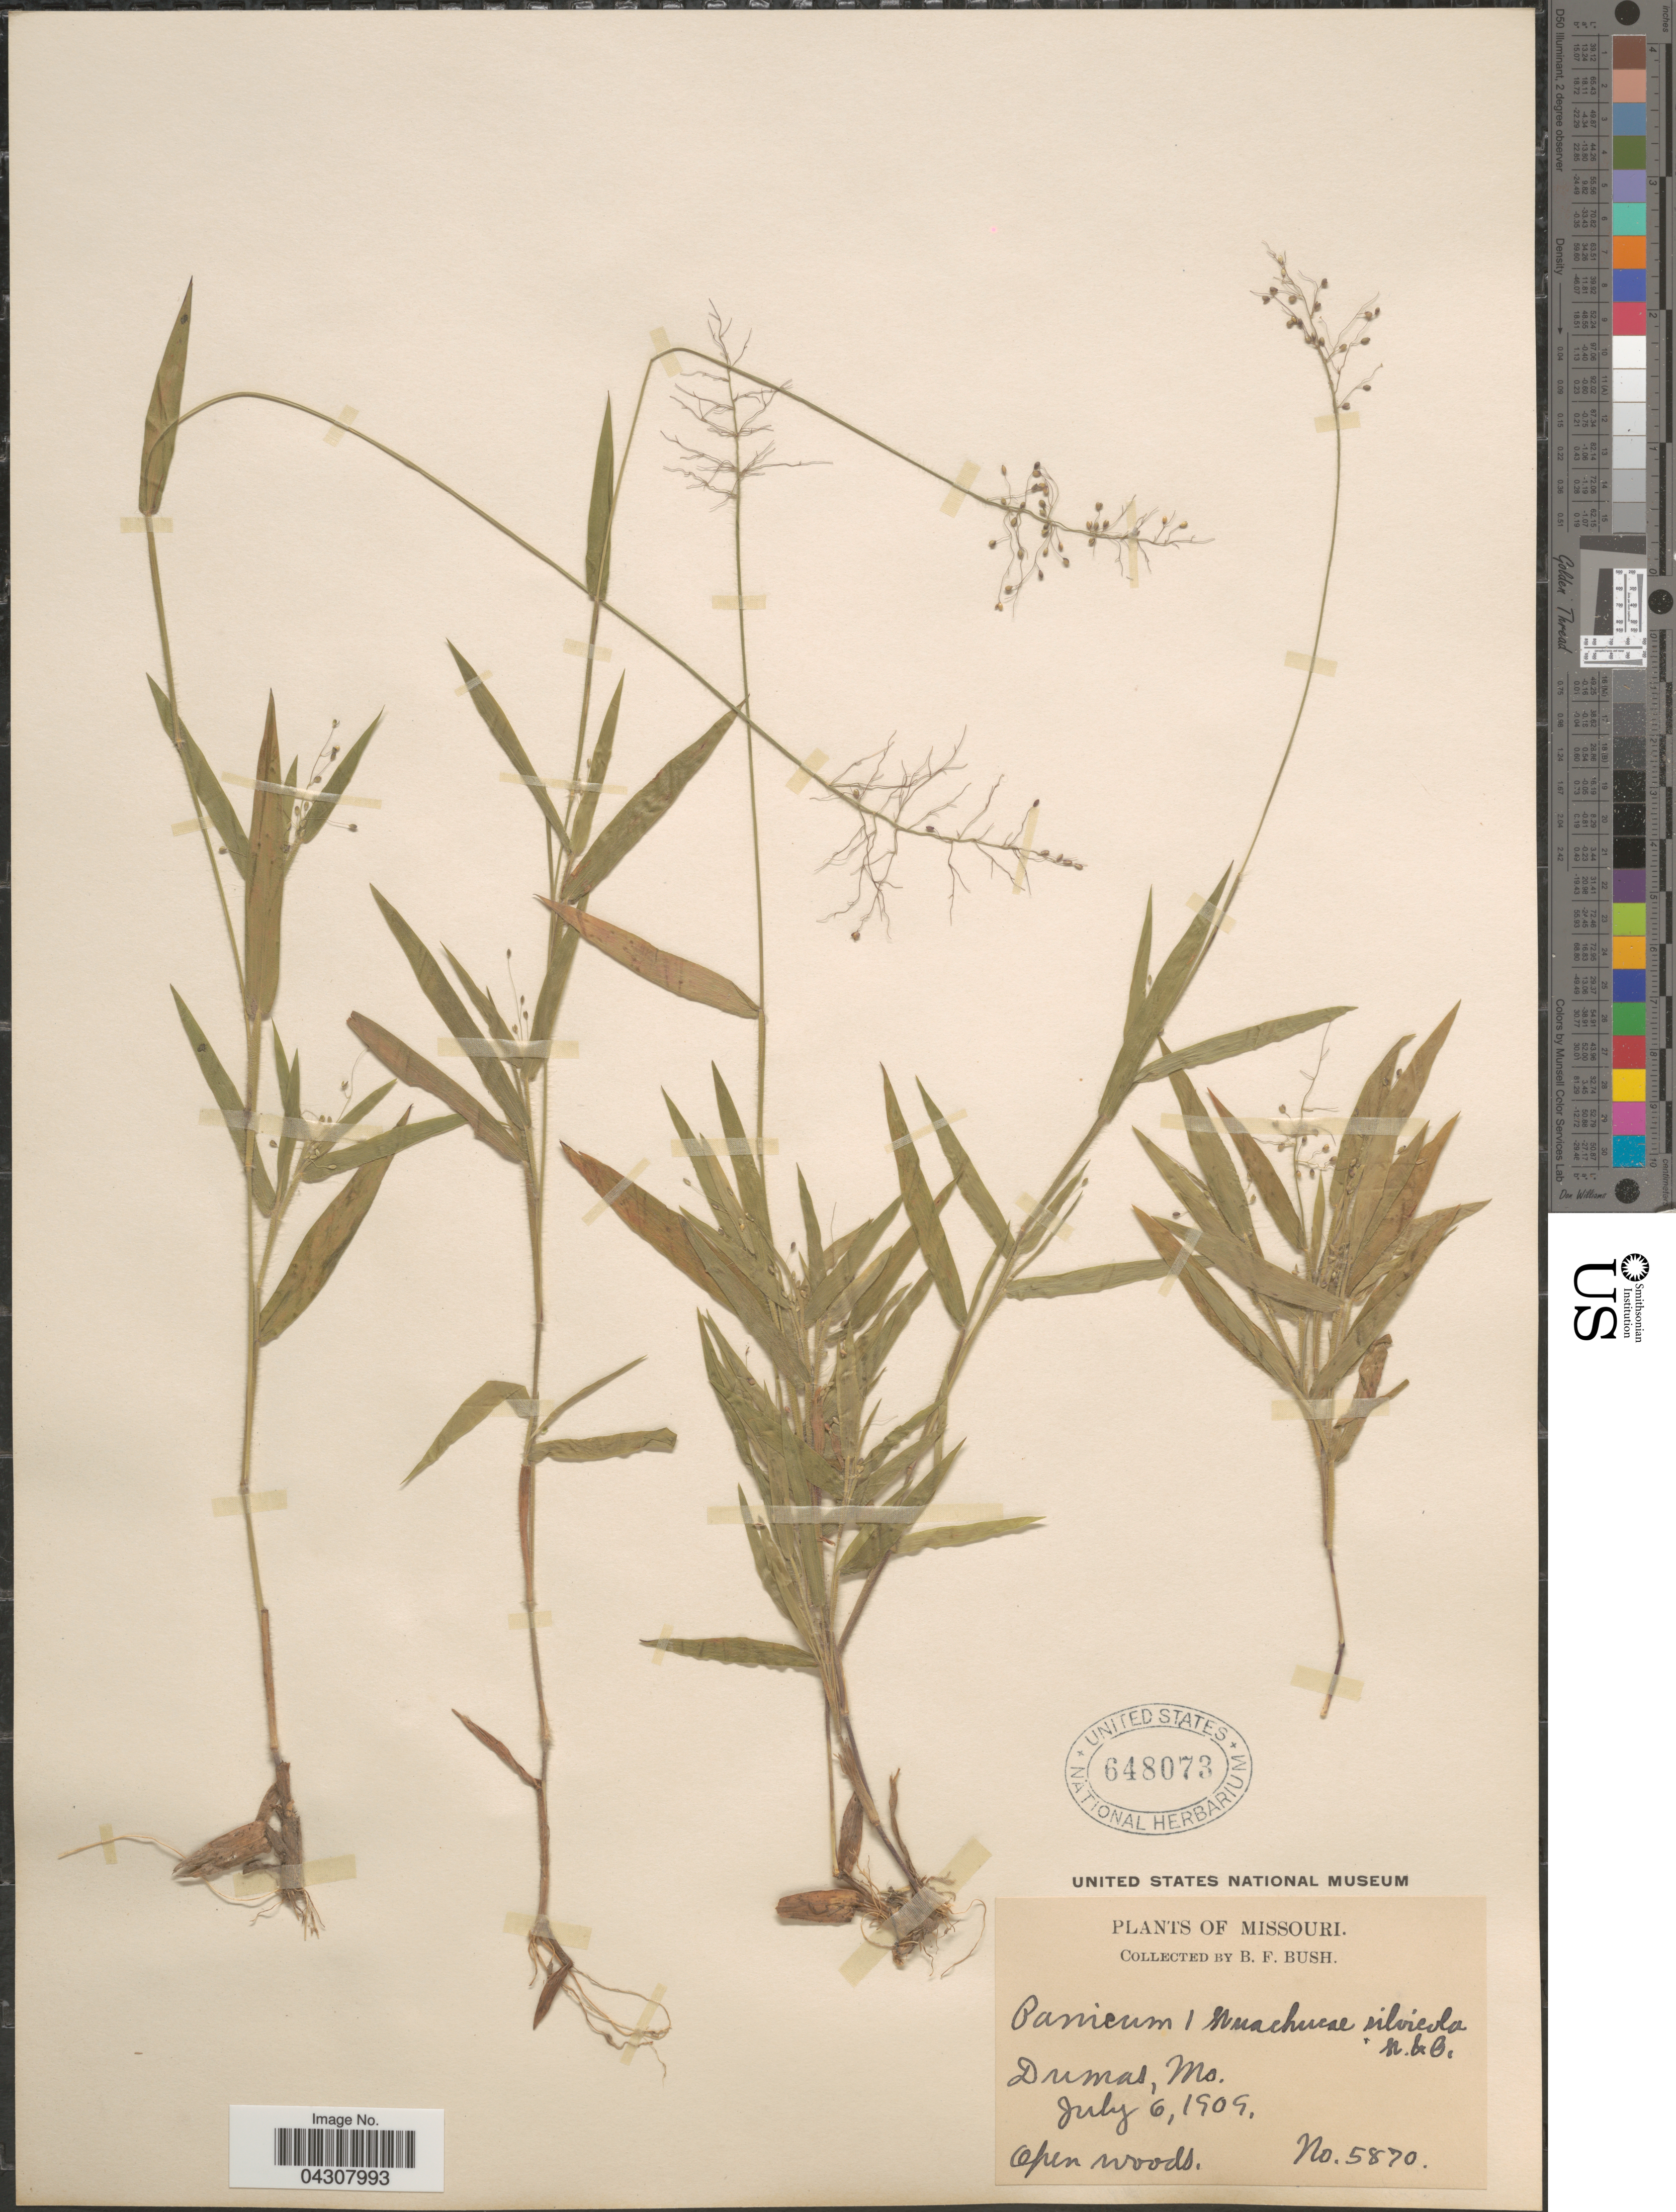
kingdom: Plantae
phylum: Tracheophyta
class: Liliopsida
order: Poales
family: Poaceae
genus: Dichanthelium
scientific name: Dichanthelium acuminatum var. acuminatum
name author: (Sw.) Gould & C.A. Clark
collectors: B. F. Bush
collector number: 5870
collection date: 1909-07-06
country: United States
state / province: Missouri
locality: Dumas.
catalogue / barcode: US 648073